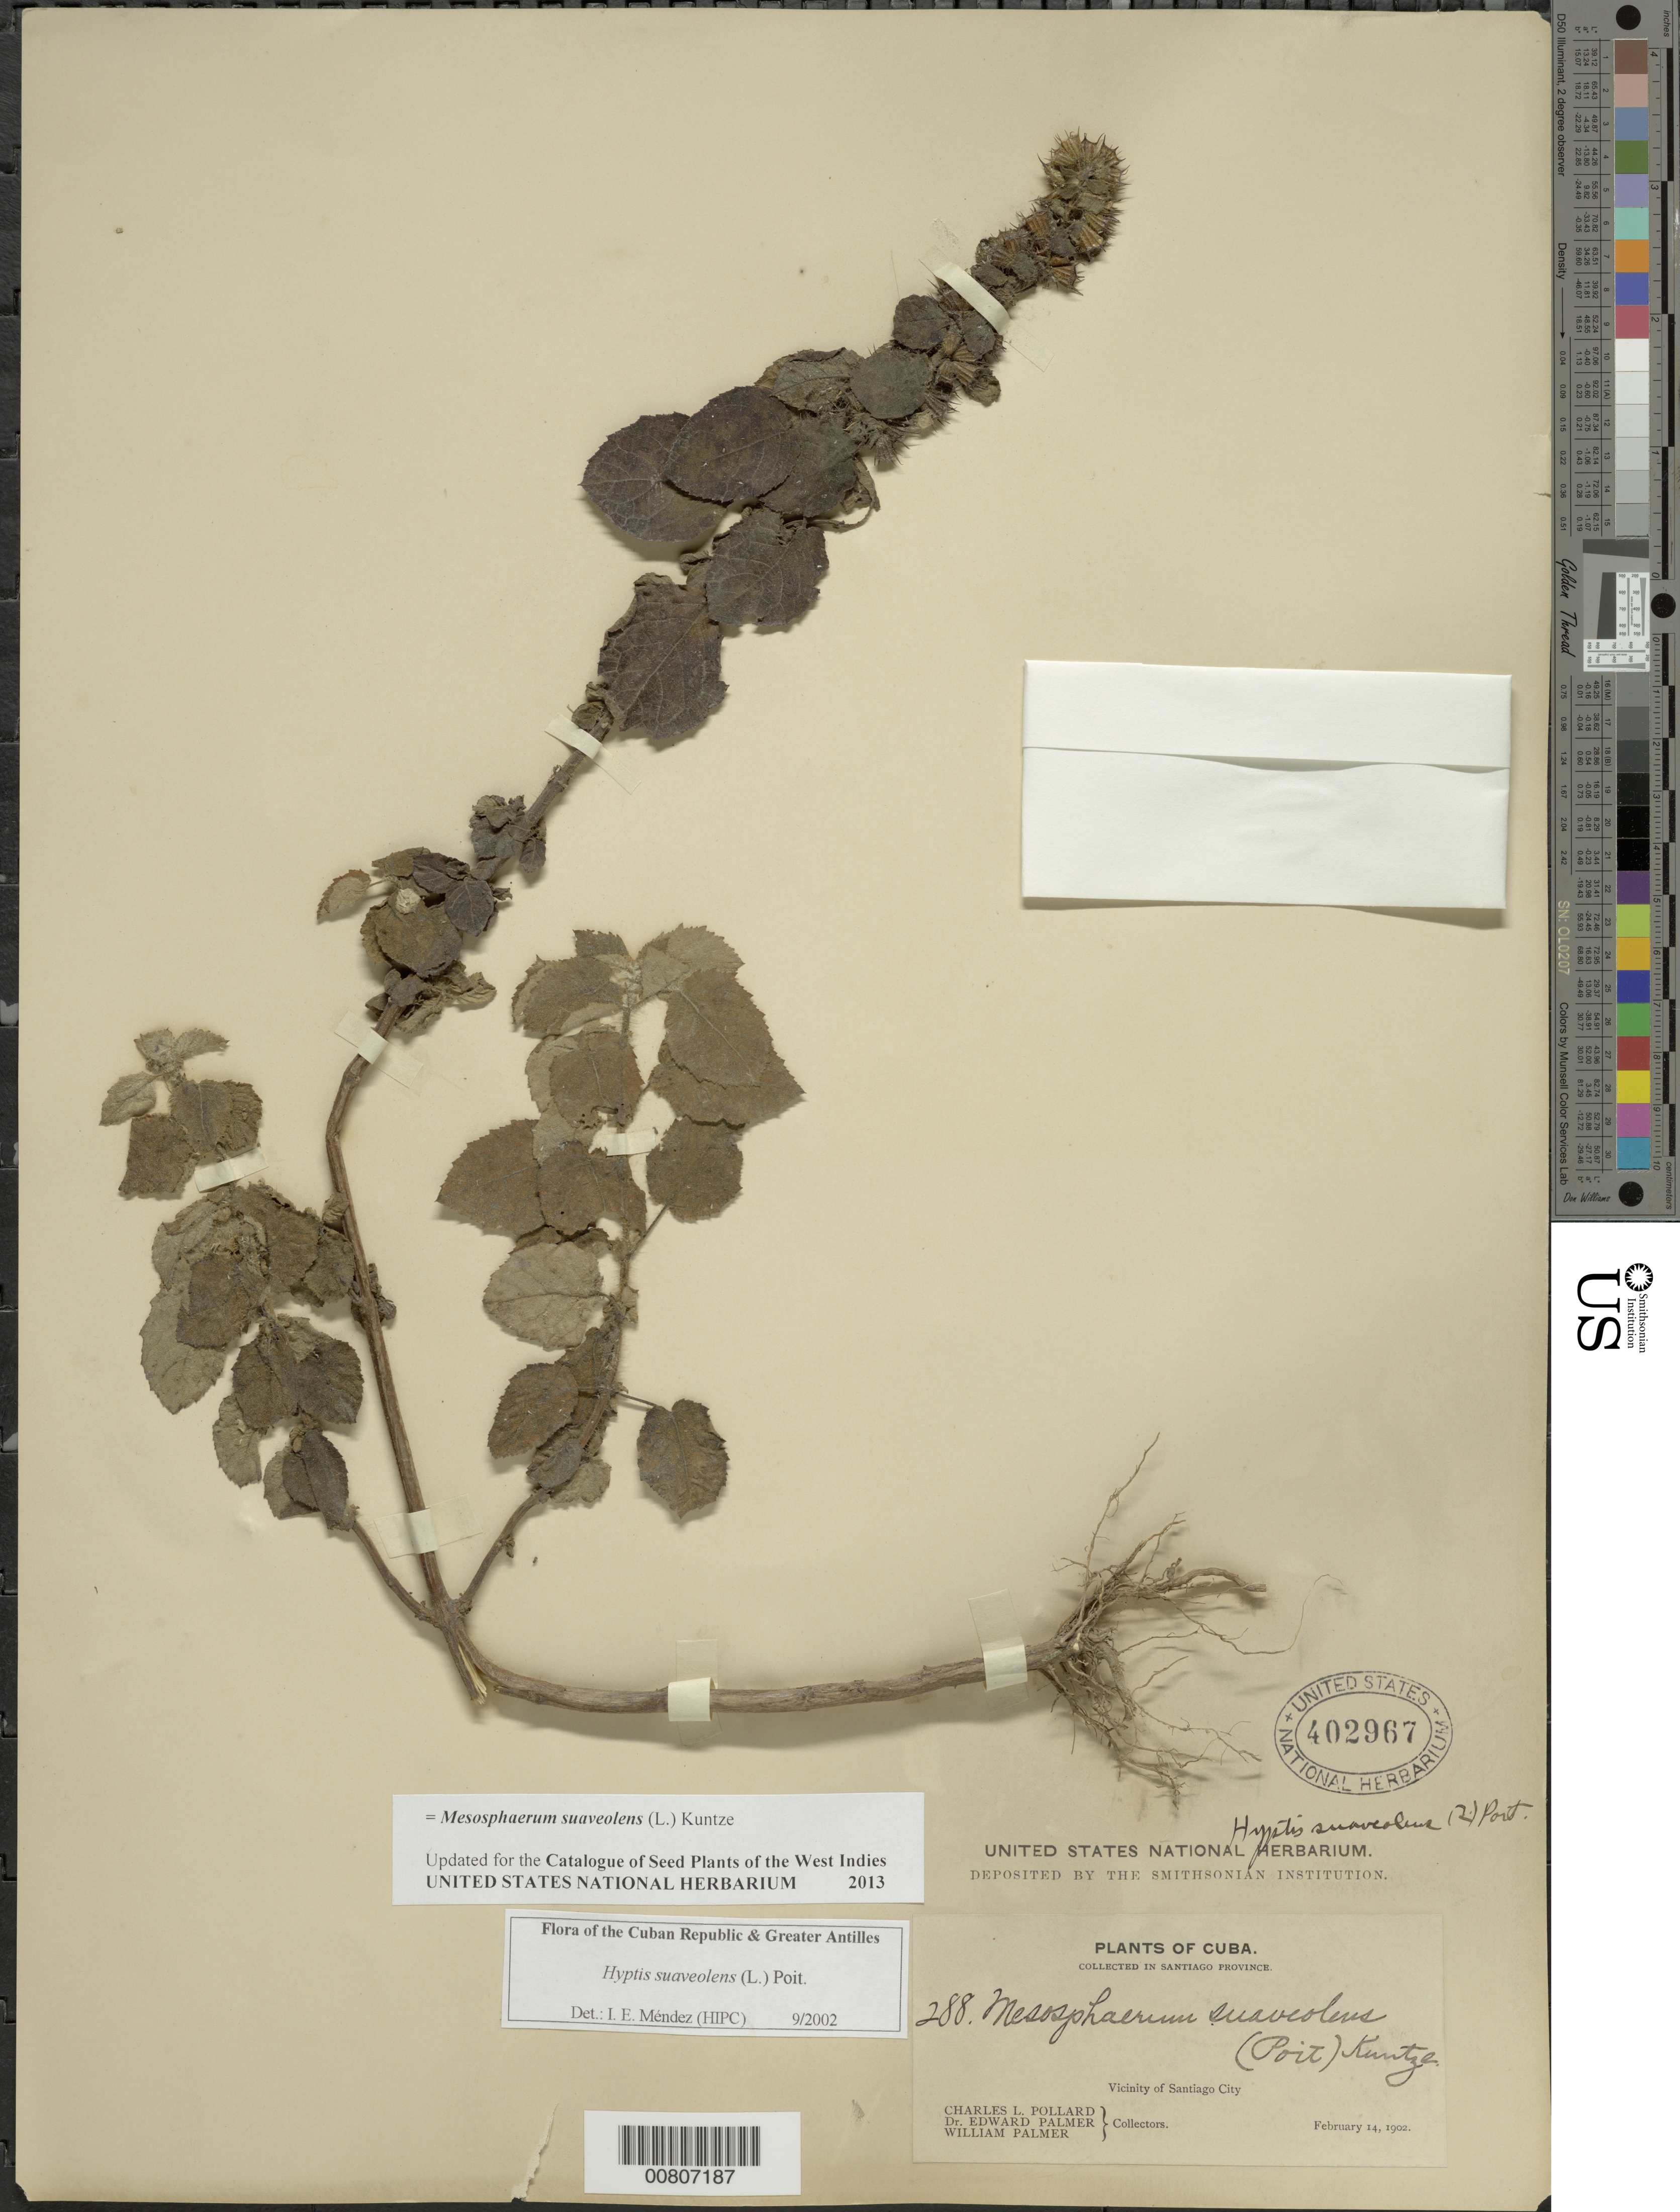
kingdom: Plantae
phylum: Tracheophyta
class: Magnoliopsida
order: Lamiales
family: Lamiaceae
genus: Hyptis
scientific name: Hyptis suaveolens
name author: (L.) Poit.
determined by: Méndez, Isidro E., (HIPC)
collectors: C. L. Pollard, D. Palmer & W. Palmer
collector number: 288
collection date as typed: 14 Feb 1902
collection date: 1902-02-14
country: Cuba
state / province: Santiago de Cuba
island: Cuba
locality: Santiago Prov , vicinity of Santiago City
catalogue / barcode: US 402967